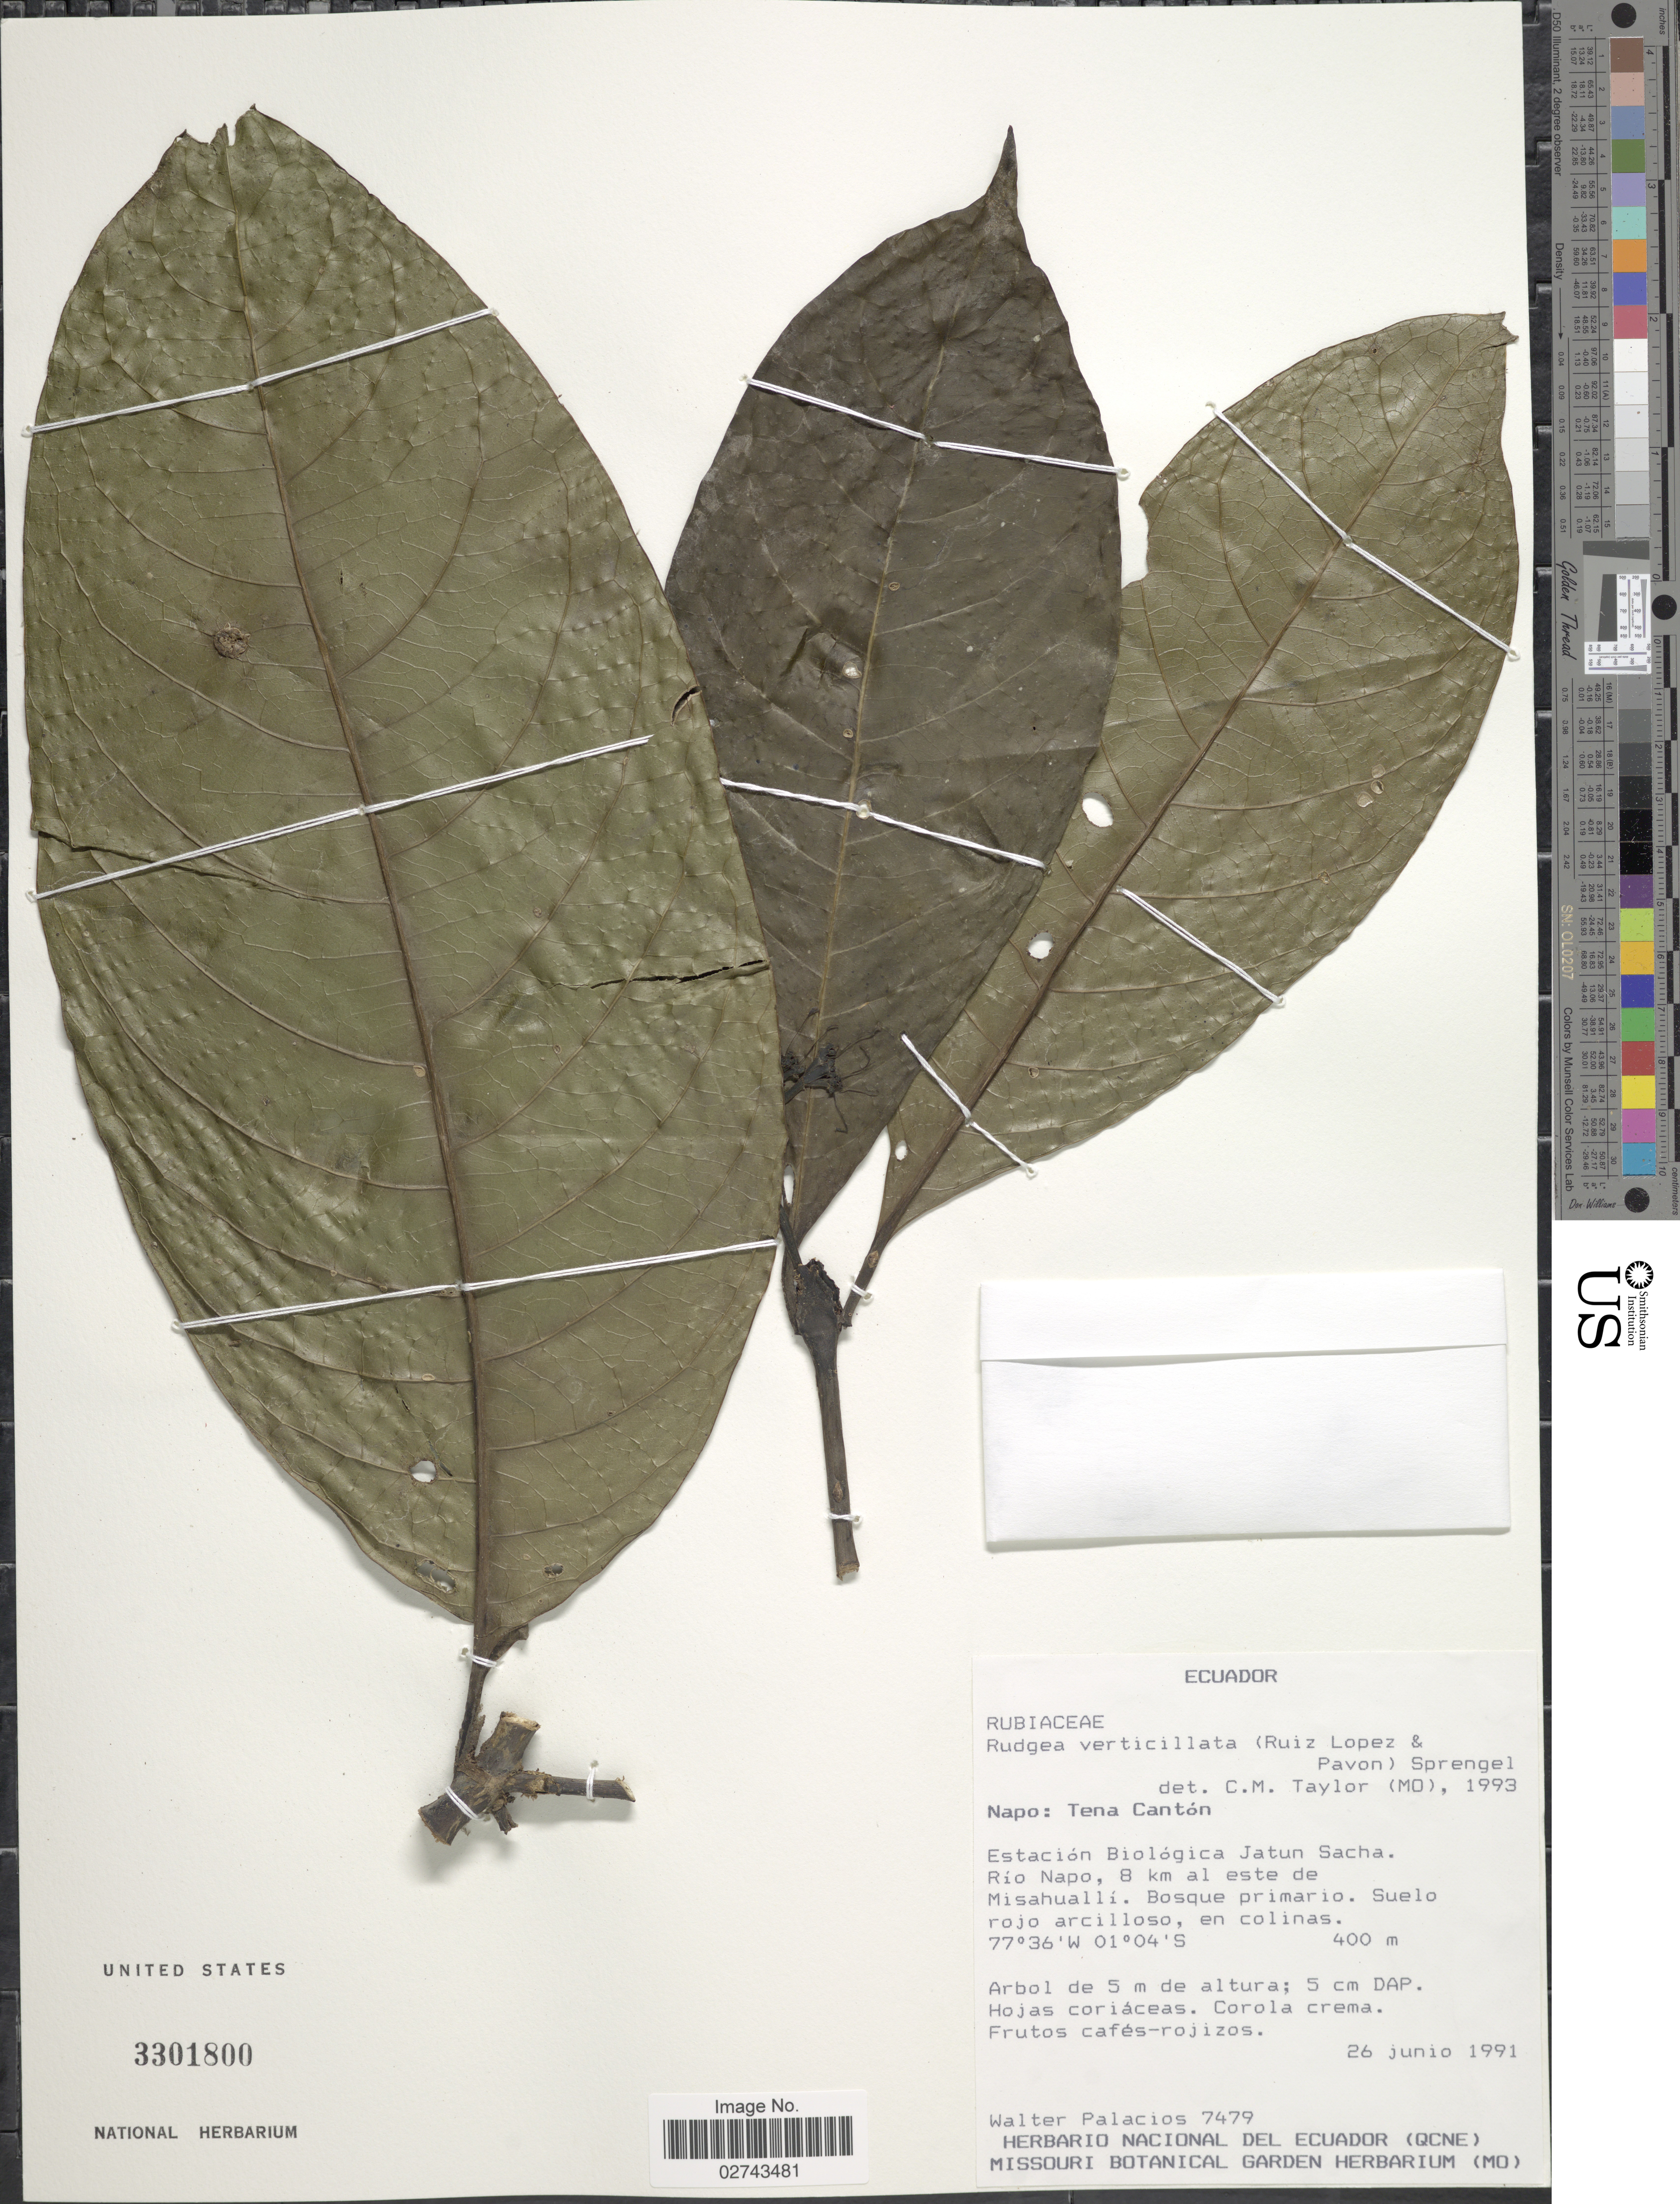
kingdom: Plantae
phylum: Tracheophyta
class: Magnoliopsida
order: Gentianales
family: Rubiaceae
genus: Rudgea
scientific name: Rudgea verticillata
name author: (Ruiz & Pav.) Spreng.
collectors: W. Palacios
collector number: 7479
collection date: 1991-06-26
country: Ecuador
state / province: Napo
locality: Napo, Canton Tena, Estacion Biologica Jatun Sacha, Rio Napo, 8 km al este de Misahualli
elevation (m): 400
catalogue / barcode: US 3301800